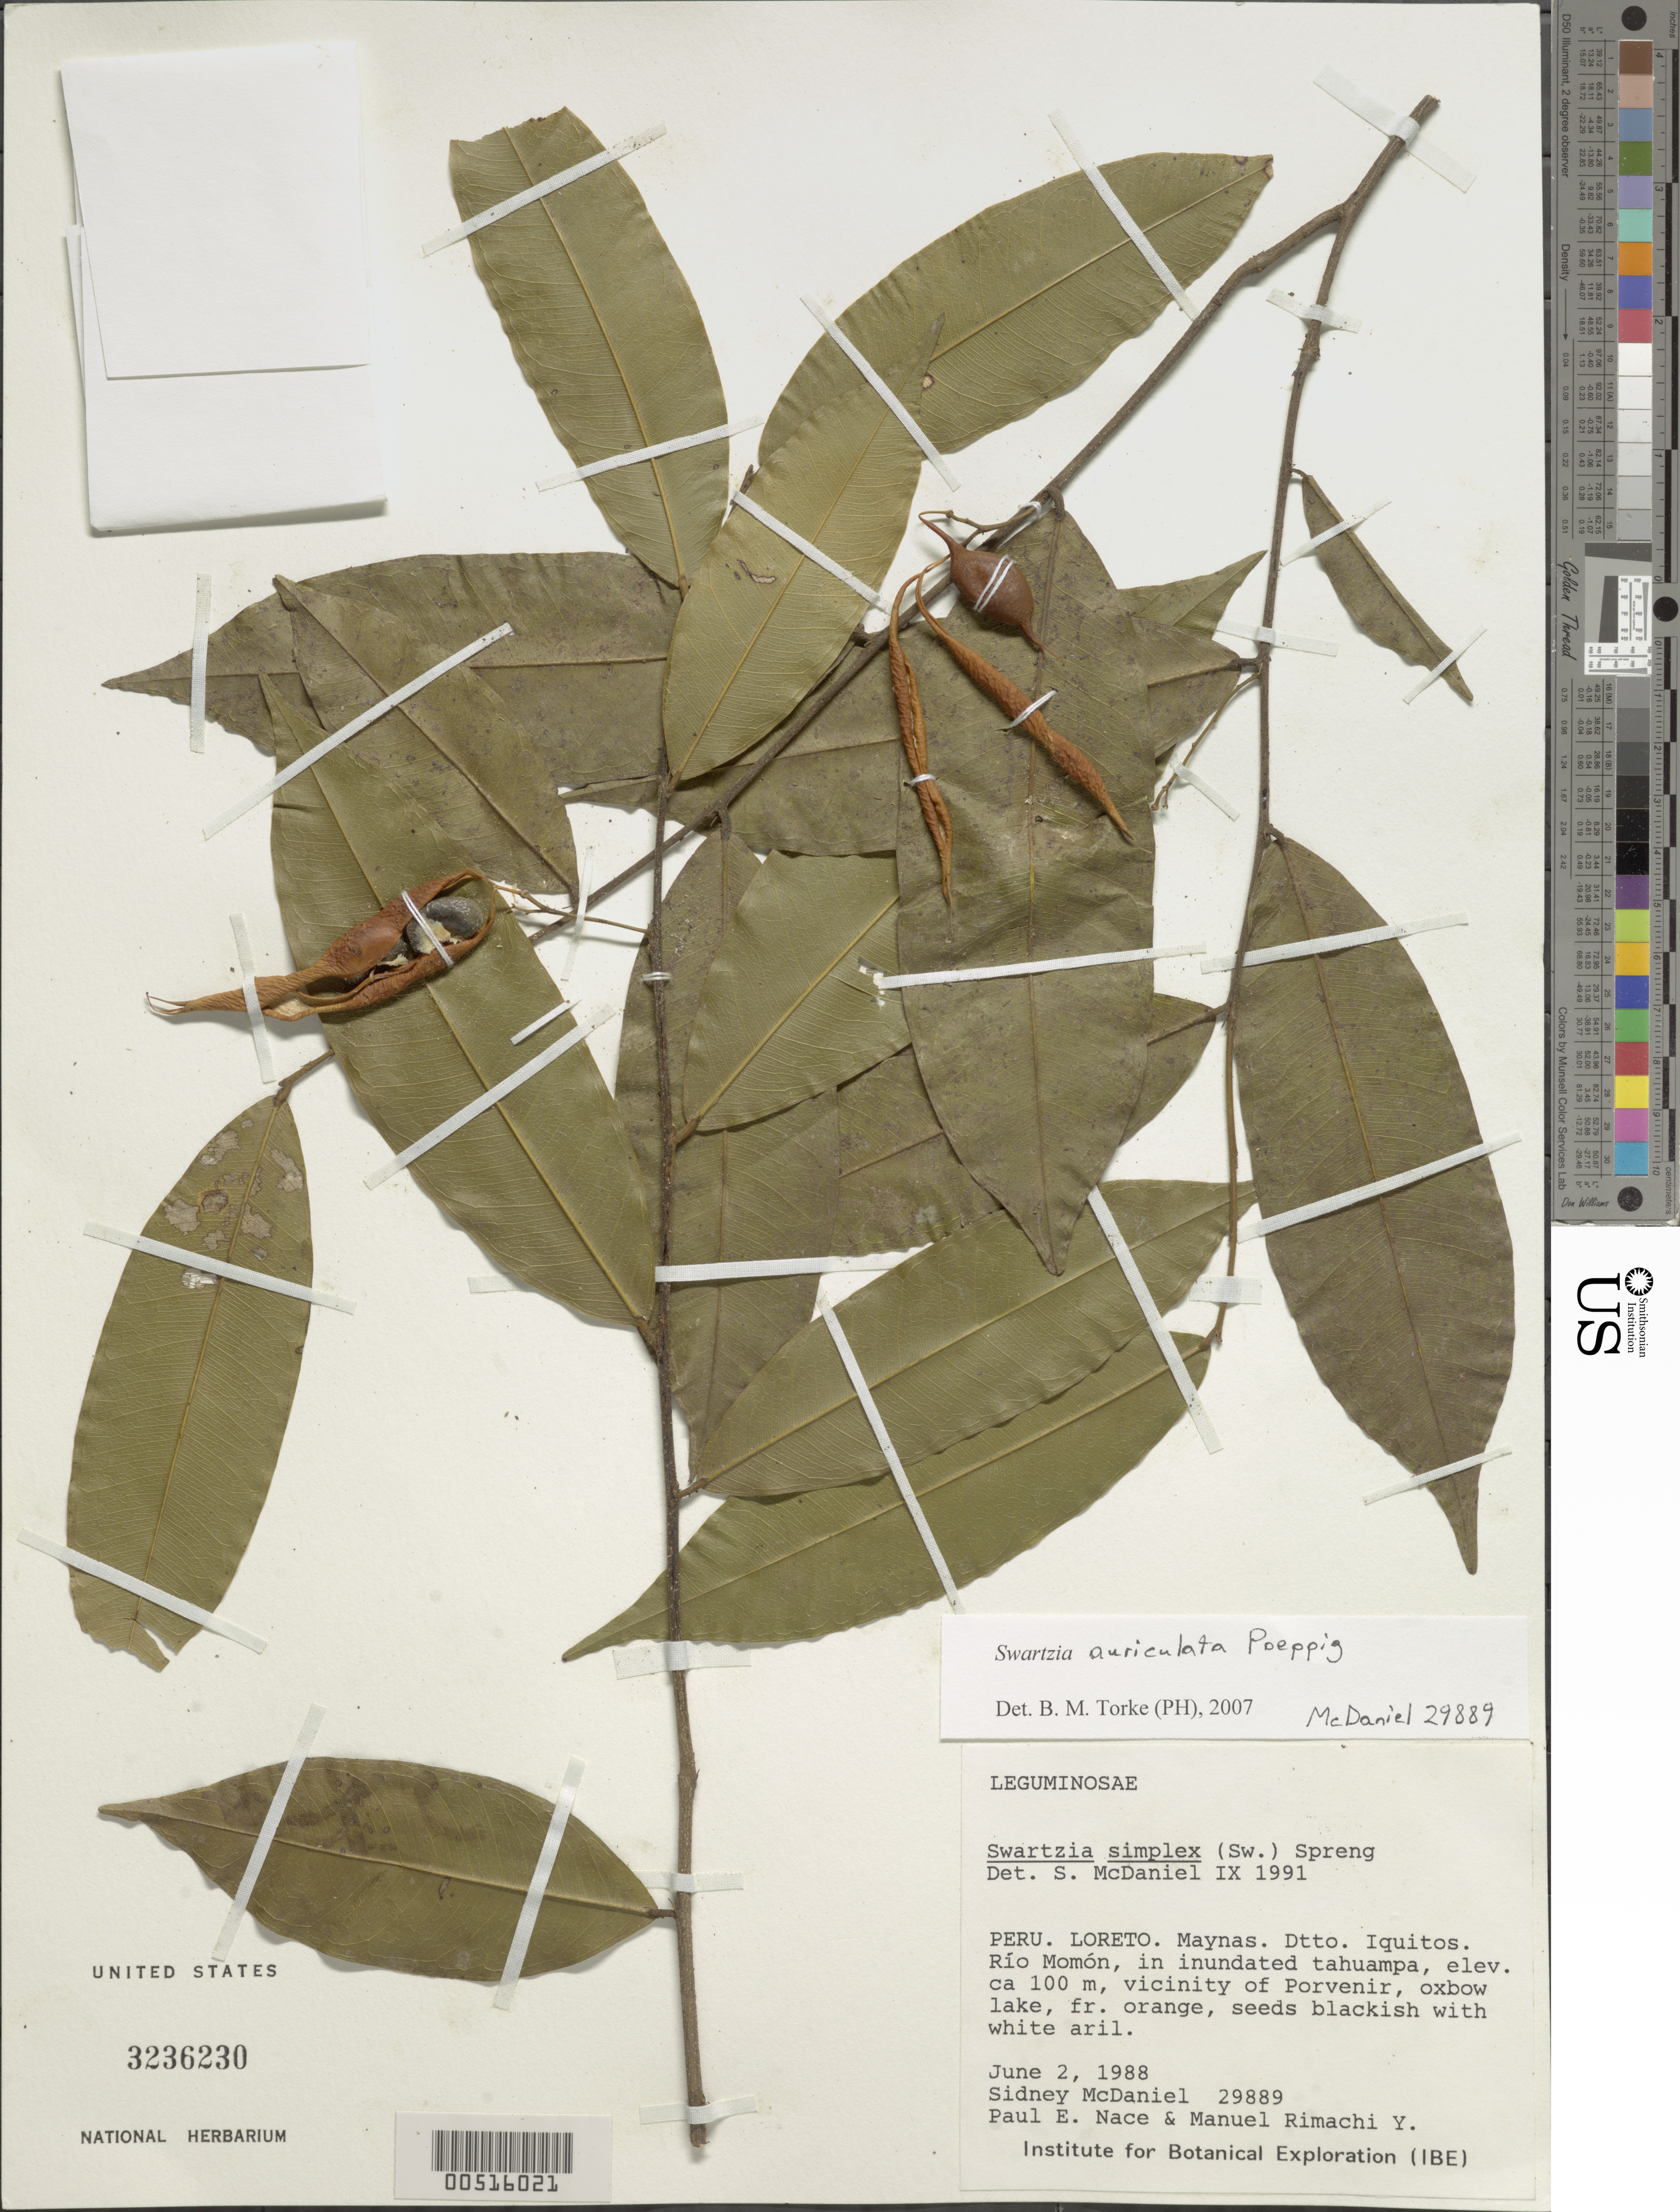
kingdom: Plantae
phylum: Tracheophyta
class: Magnoliopsida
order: Fabales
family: Fabaceae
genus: Swartzia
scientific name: Swartzia auriculata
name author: Poepp. in Poepp. & Endl.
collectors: S. McDaniel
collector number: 29889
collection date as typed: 02 Jun 1988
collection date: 1988-06-02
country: Peru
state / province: Loreto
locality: Maynas, iquitos, rio momon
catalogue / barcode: US 3236230